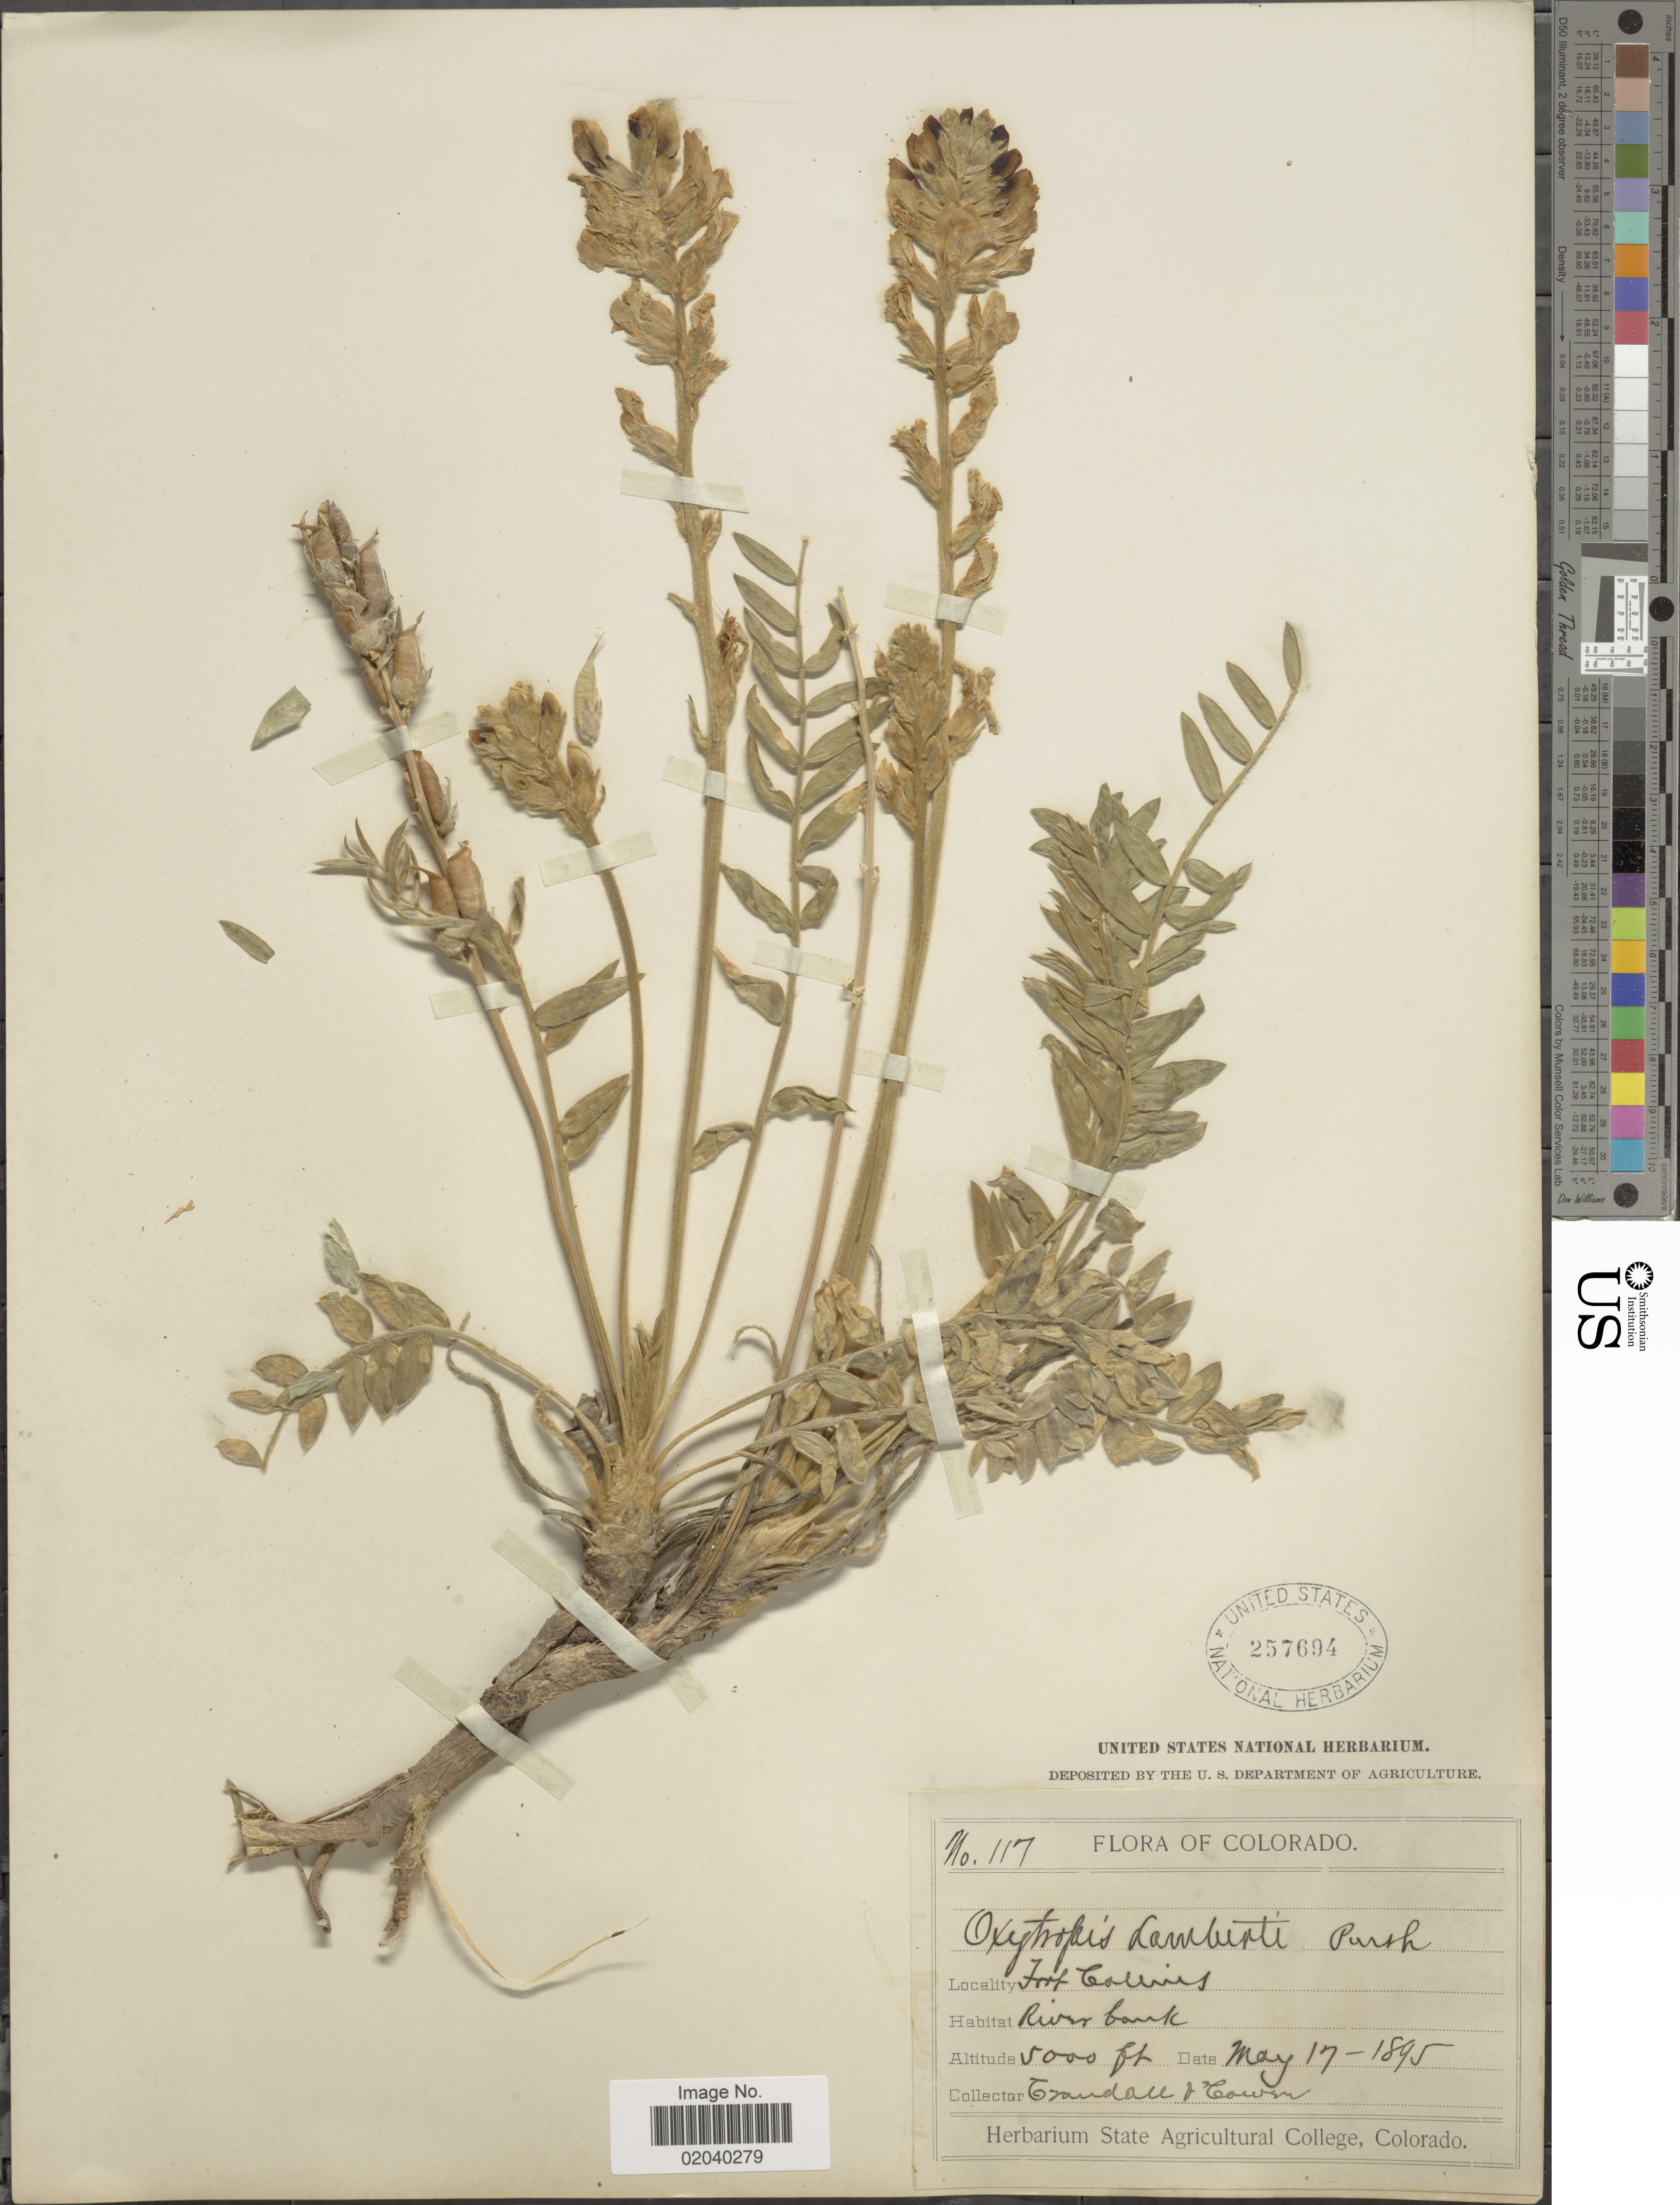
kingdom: Plantae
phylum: Tracheophyta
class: Magnoliopsida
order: Fabales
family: Fabaceae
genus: Oxytropis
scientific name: Oxytropis sericea var. sericea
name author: Nutt.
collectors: -. Crandall & -. Cowen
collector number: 117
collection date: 1895-05-17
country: United States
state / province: Colorado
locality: Fort Collins, River bank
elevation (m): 1524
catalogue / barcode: US 257694